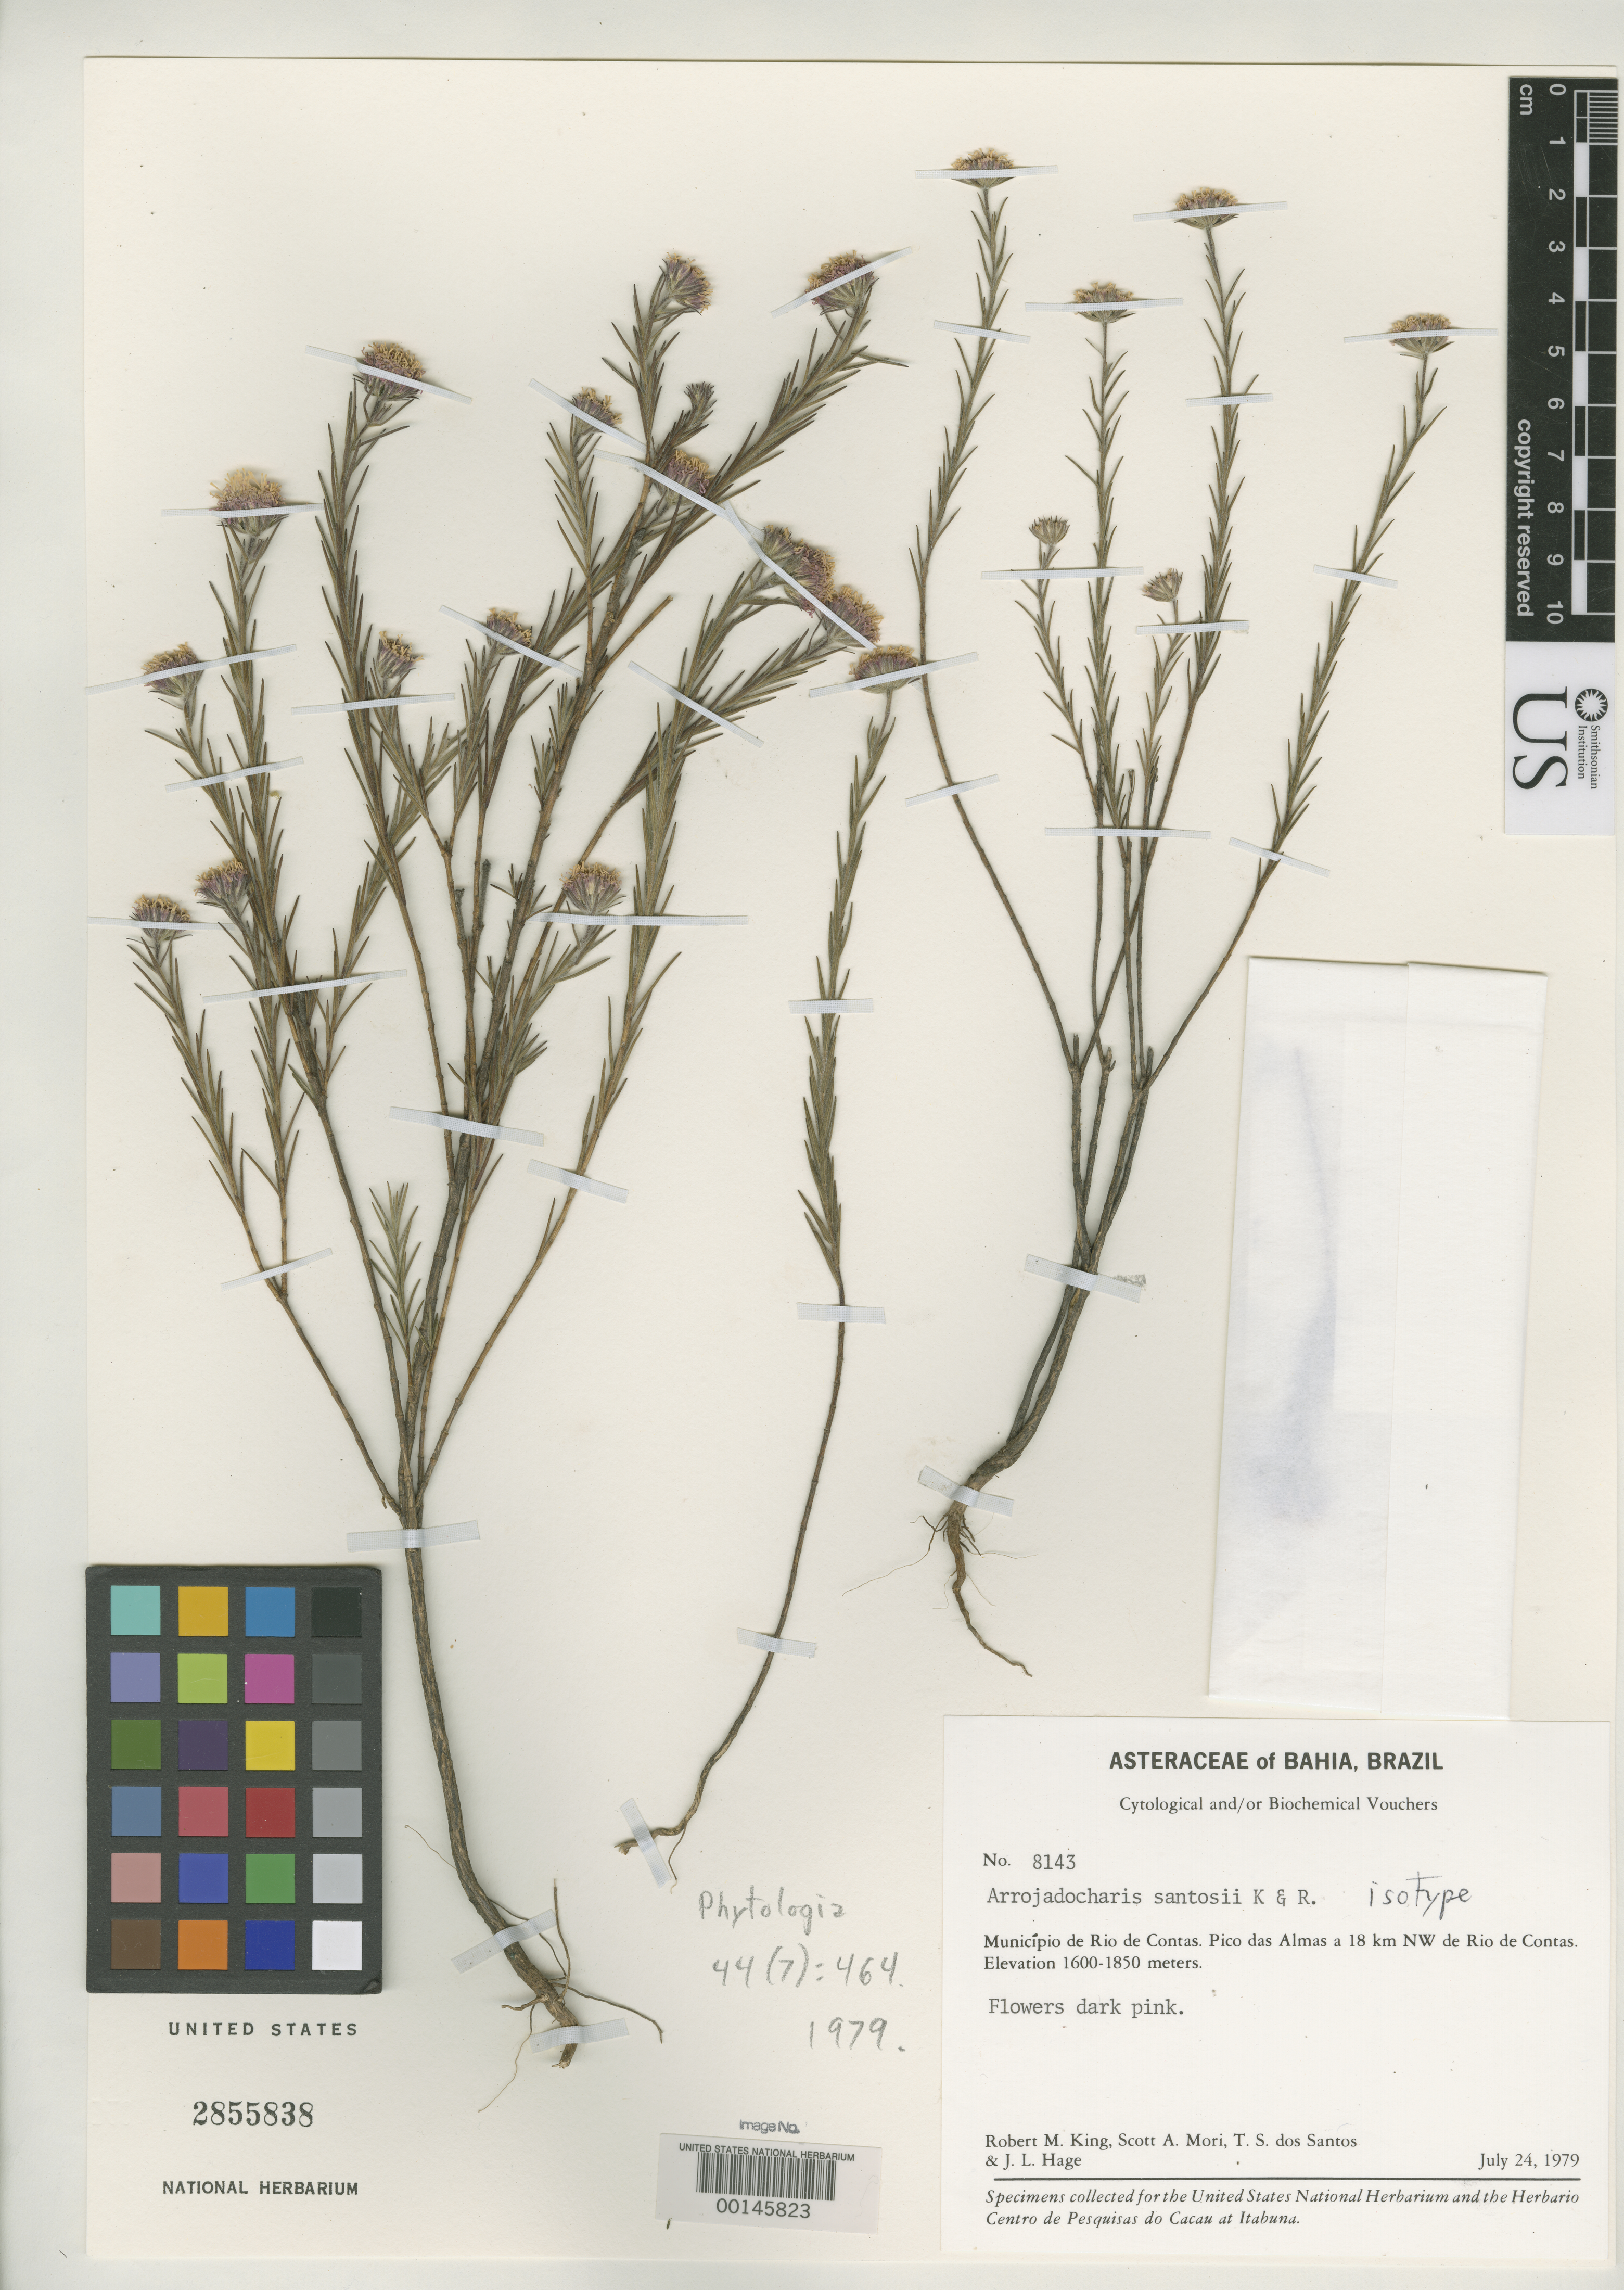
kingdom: Plantae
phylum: Tracheophyta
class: Magnoliopsida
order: Asterales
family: Asteraceae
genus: Arrojadocharis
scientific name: Arrojadocharis santosii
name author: R.M. King & H. Rob.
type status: Isotype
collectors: R. M. King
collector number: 8143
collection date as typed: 24 Jul 1979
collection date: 1979-07-24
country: Brazil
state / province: Bahia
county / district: Rio de Contas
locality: Pico das Almas, NW of Rio de Contas.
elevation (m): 1600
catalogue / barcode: US 2855838